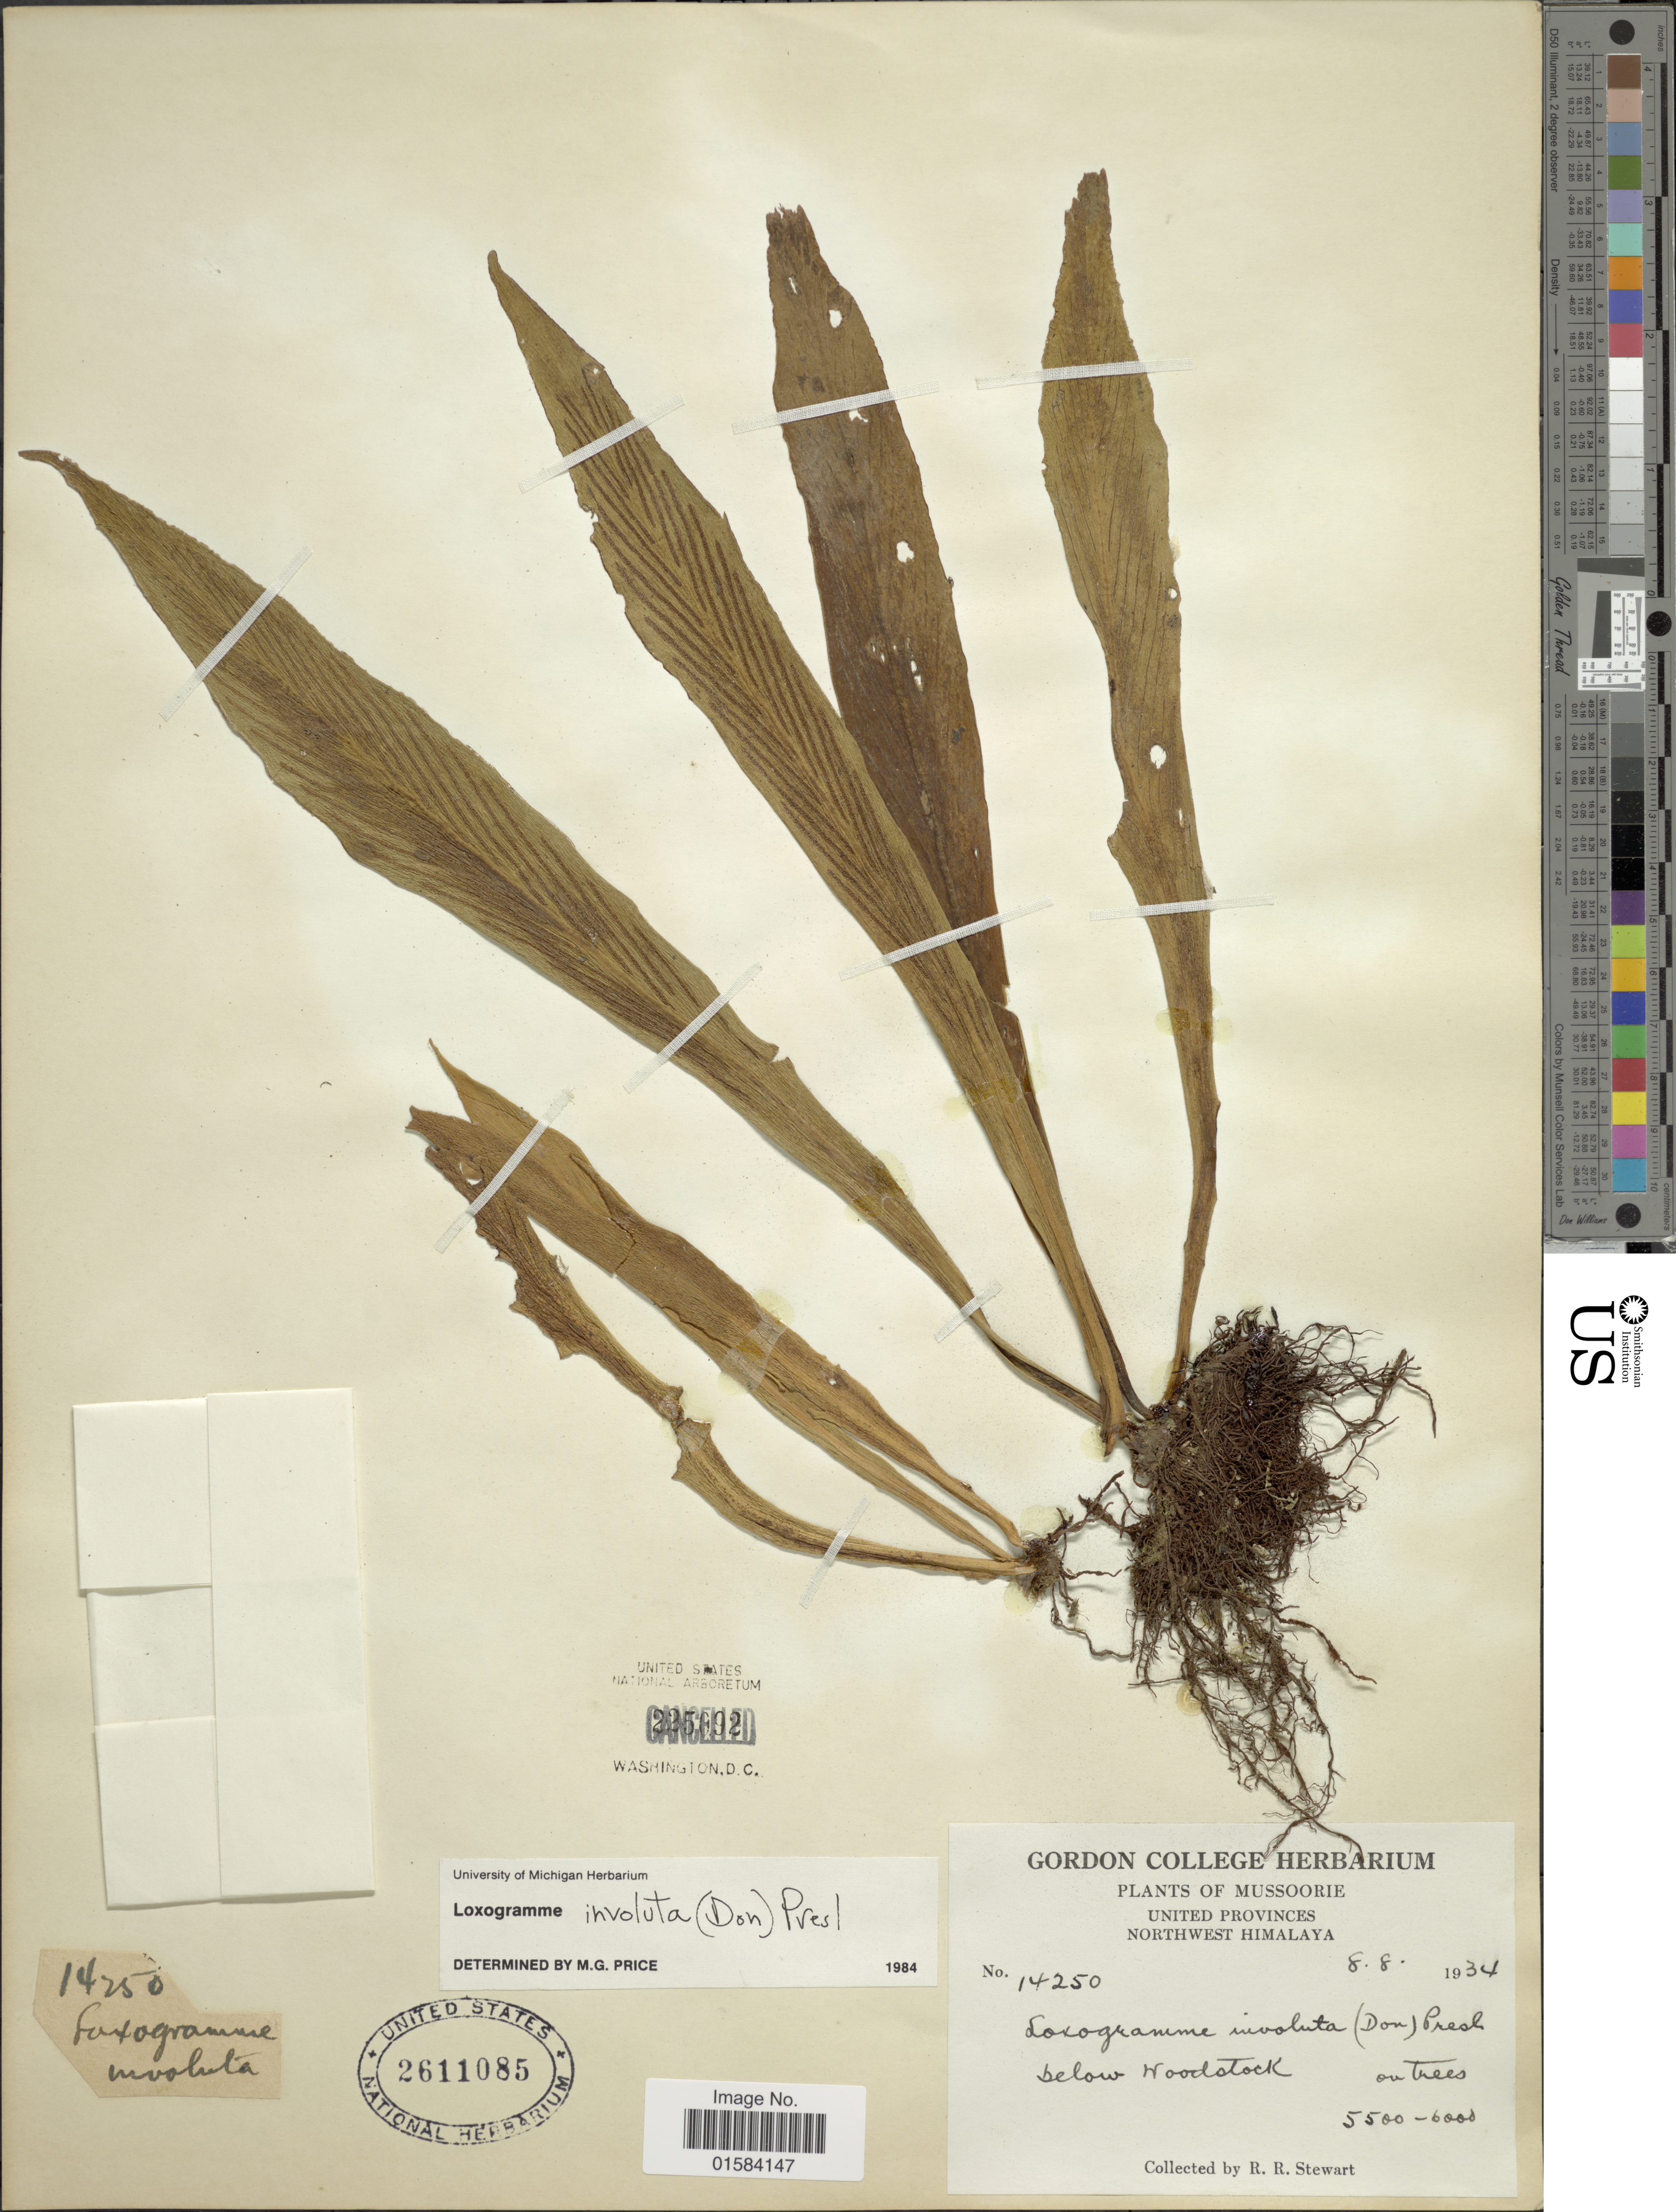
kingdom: Plantae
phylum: Tracheophyta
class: Polypodiopsida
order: Polypodiales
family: Polypodiaceae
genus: Loxogramme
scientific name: Loxogramme involuta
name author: (D. Don) C. Presl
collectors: R. R. Stewart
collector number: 14250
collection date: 1934-08-08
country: India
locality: Mussooorie, United Province, Northwest Himalaya, below Woodstock, on trees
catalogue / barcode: US 2611085